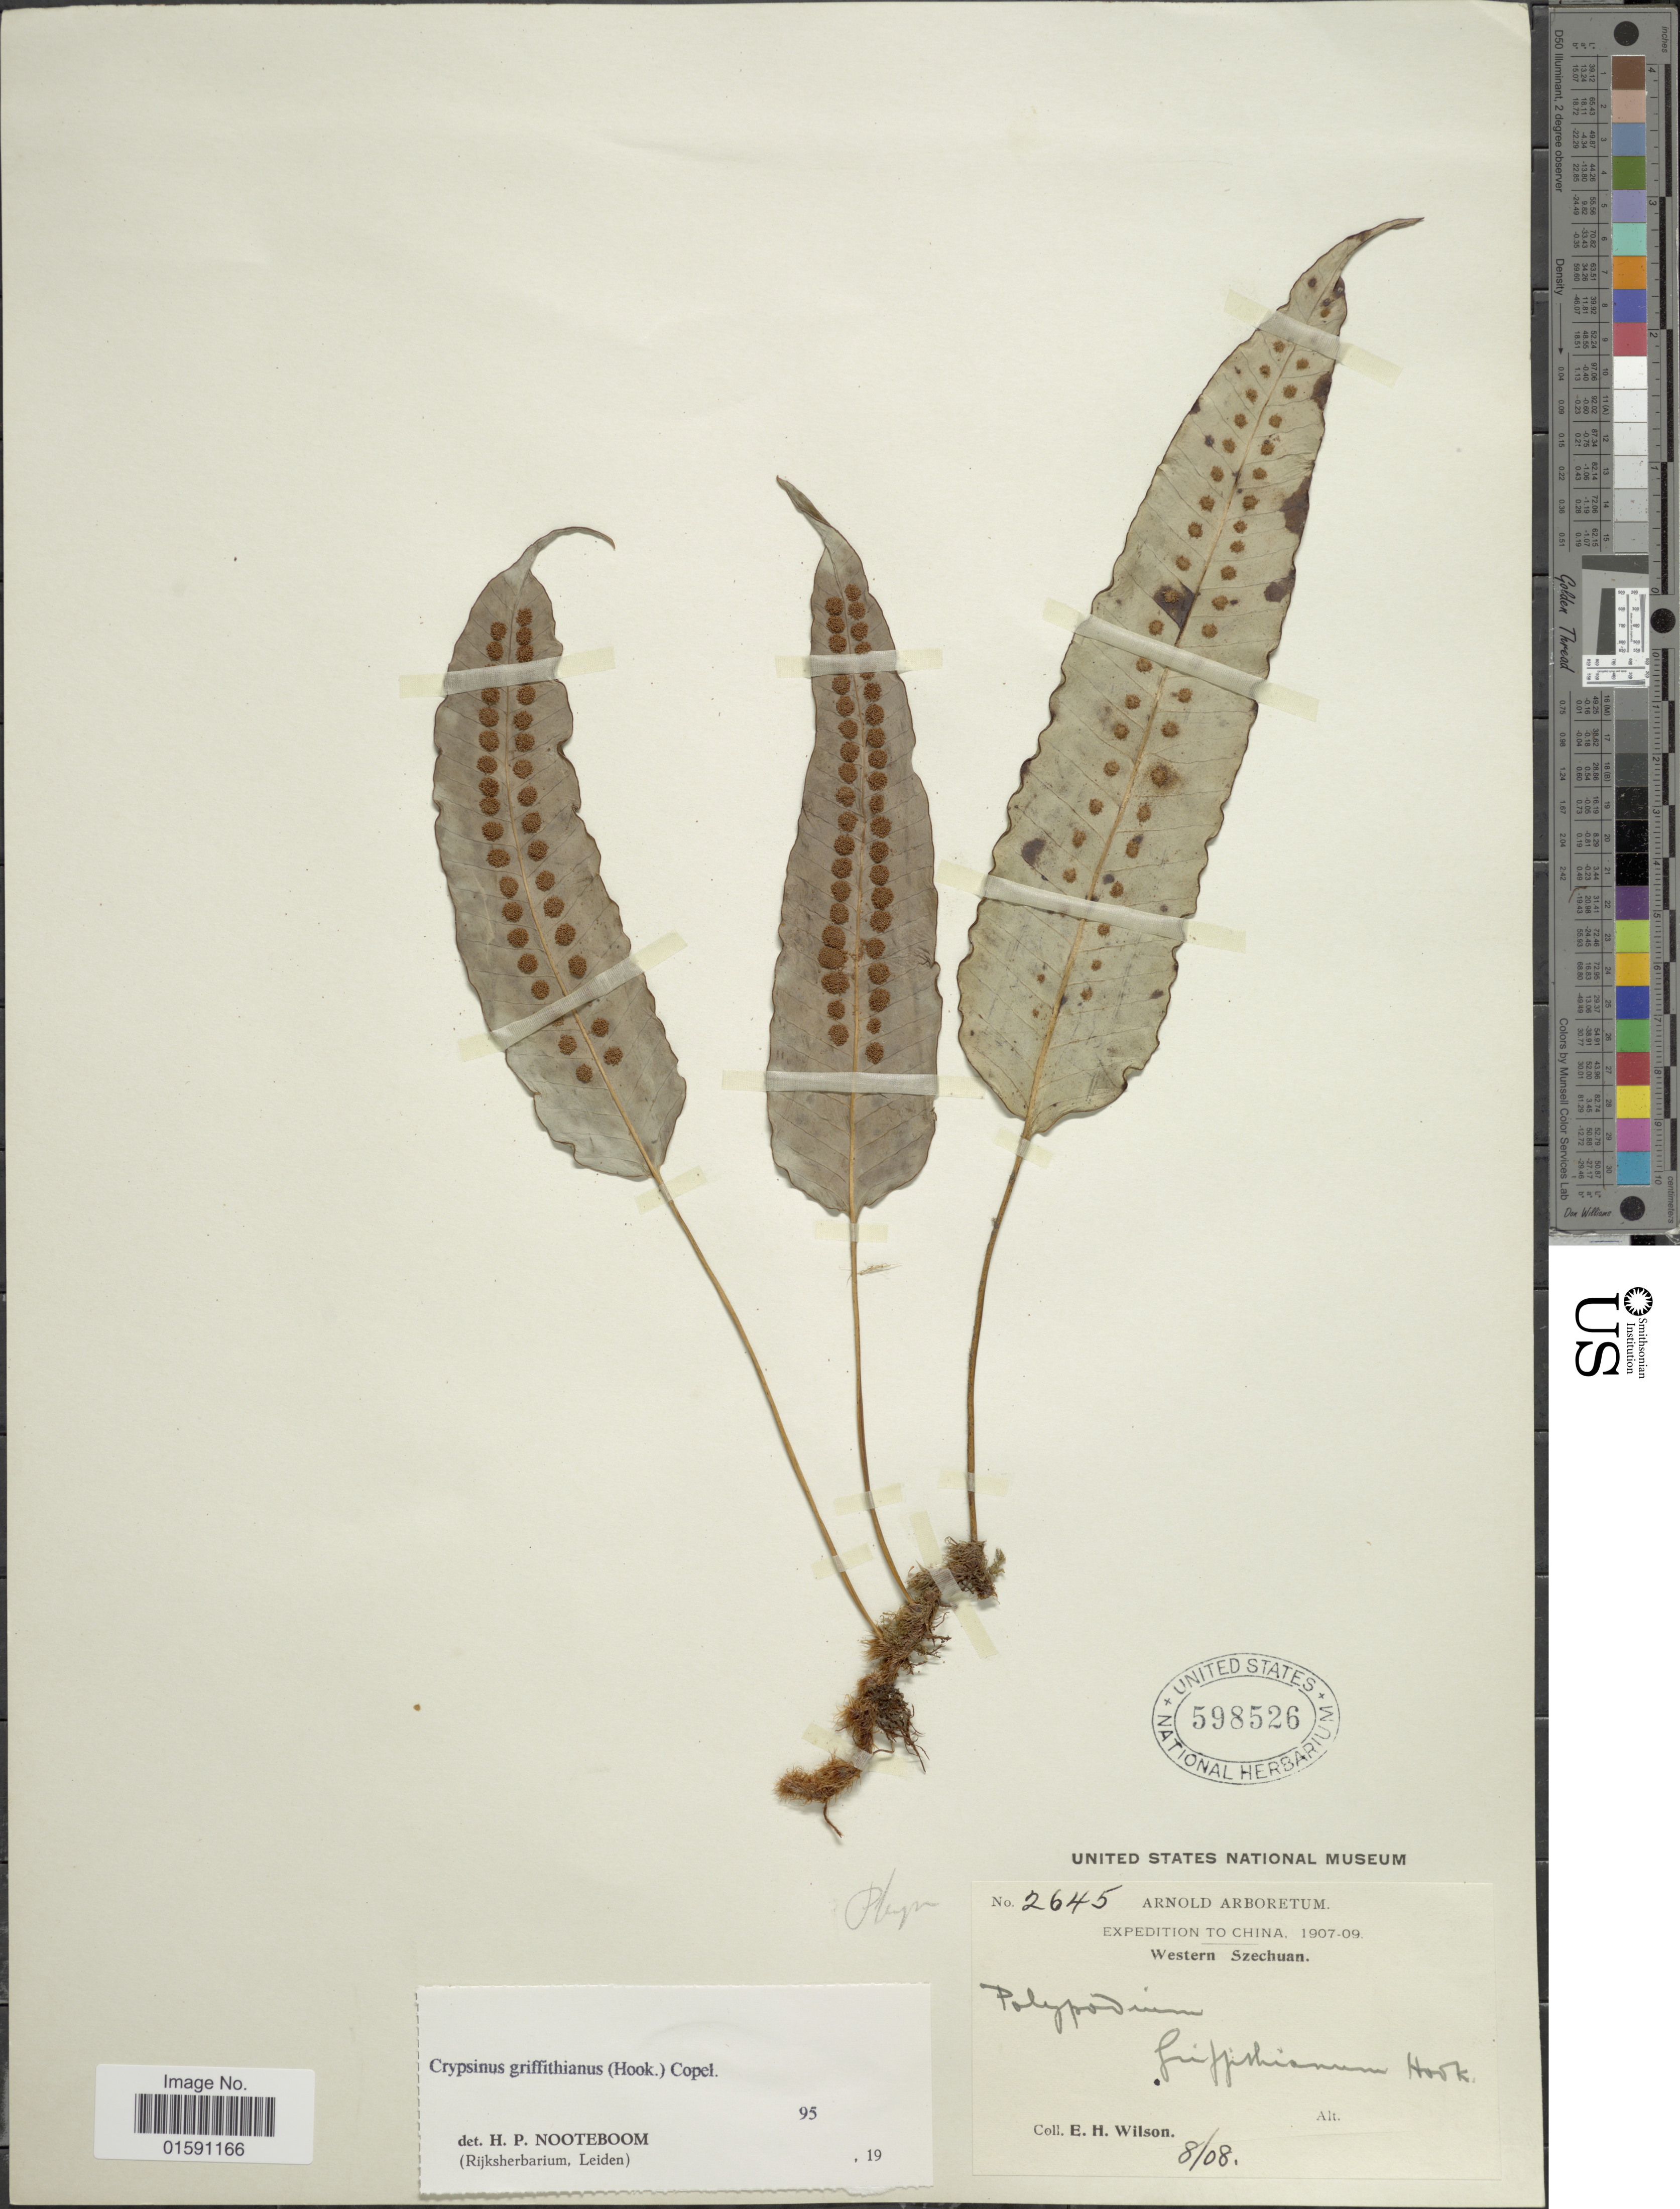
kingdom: Plantae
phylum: Tracheophyta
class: Polypodiopsida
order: Polypodiales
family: Polypodiaceae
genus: Selliguea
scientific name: Selliguea griffithiana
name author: (Hook.) Fraser-Jenk.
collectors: E. Wilson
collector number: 2645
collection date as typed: Transcribed d/m/y: /8/8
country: China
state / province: Sichuan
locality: Western Szechuan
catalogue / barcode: US 598526